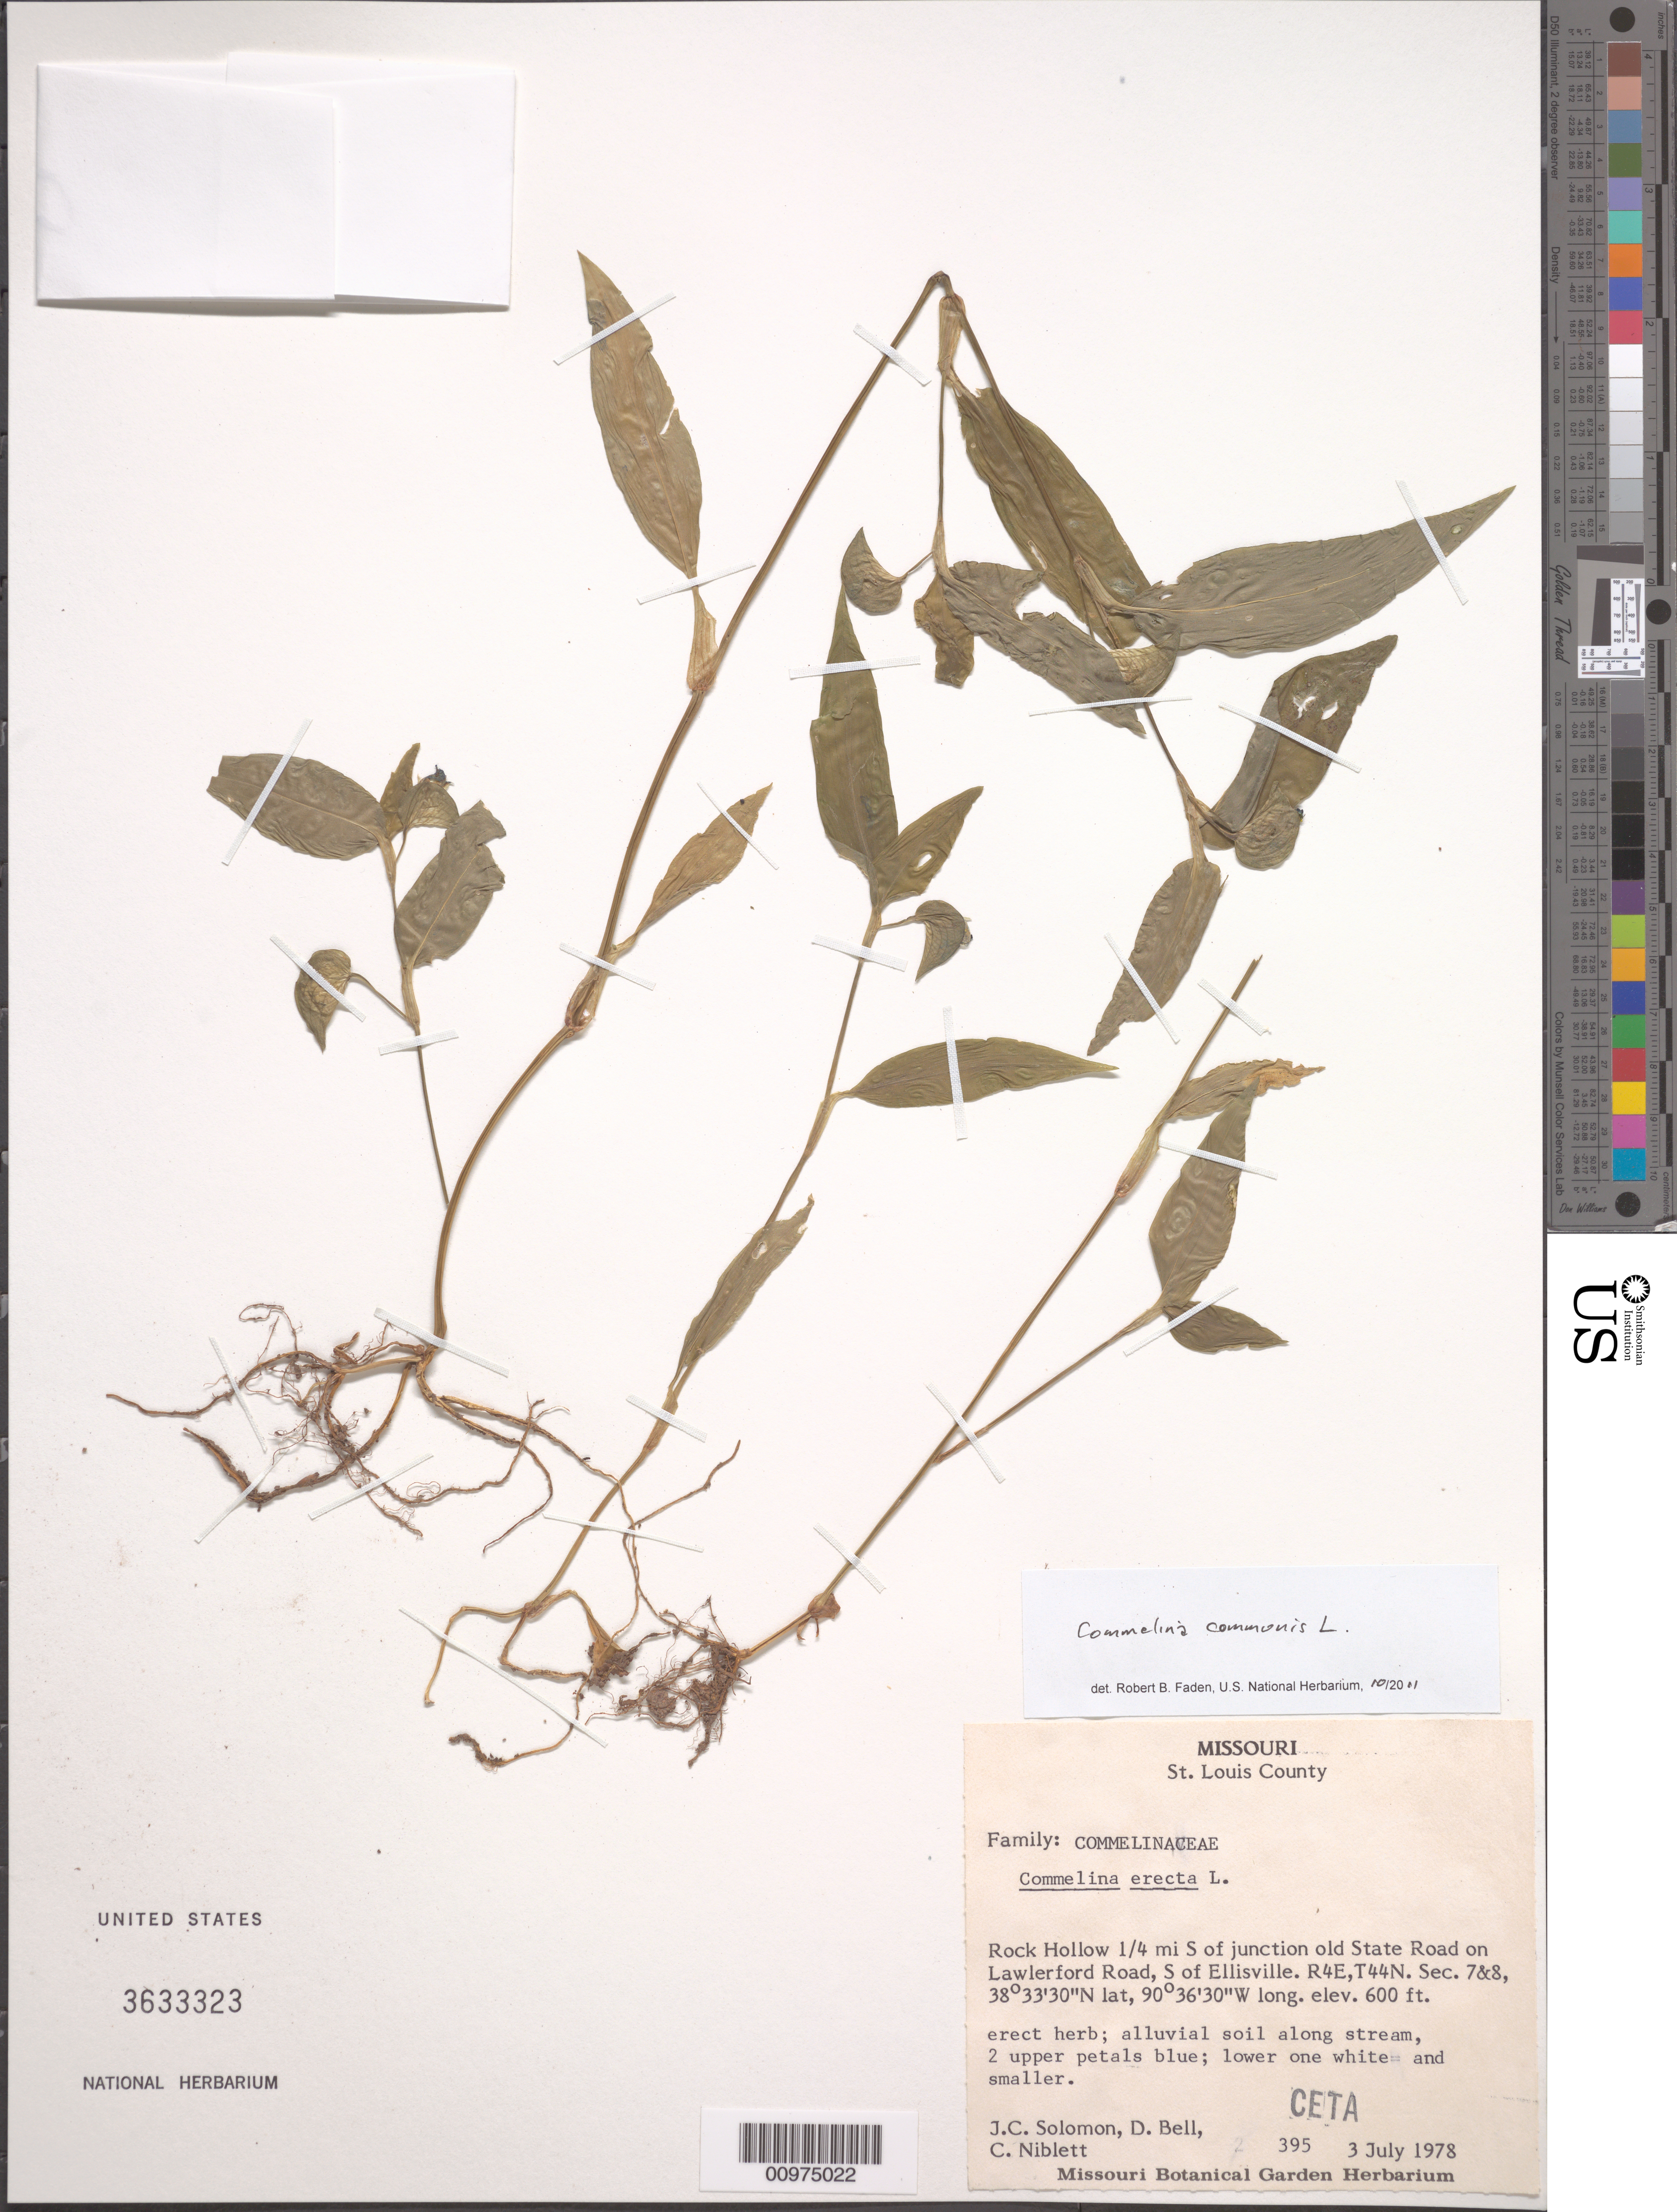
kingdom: Plantae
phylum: Tracheophyta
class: Liliopsida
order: Commelinales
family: Commelinaceae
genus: Commelina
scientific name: Commelina communis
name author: L.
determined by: Faden, Robert B., (US), Smithsonian Institution - National Museum of Natural History (UNITED STATES)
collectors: J. C. Solomon, D. A. Bell & C. Niblett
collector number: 395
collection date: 1978-07-03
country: United States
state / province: Missouri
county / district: Saint Louis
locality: ¼ mi S of junction old State Road on Lawlerford Road, S of Ellisnille. R4E, T44N. Sec. 7&8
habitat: alluvial soil along stream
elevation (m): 183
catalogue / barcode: US 3633323